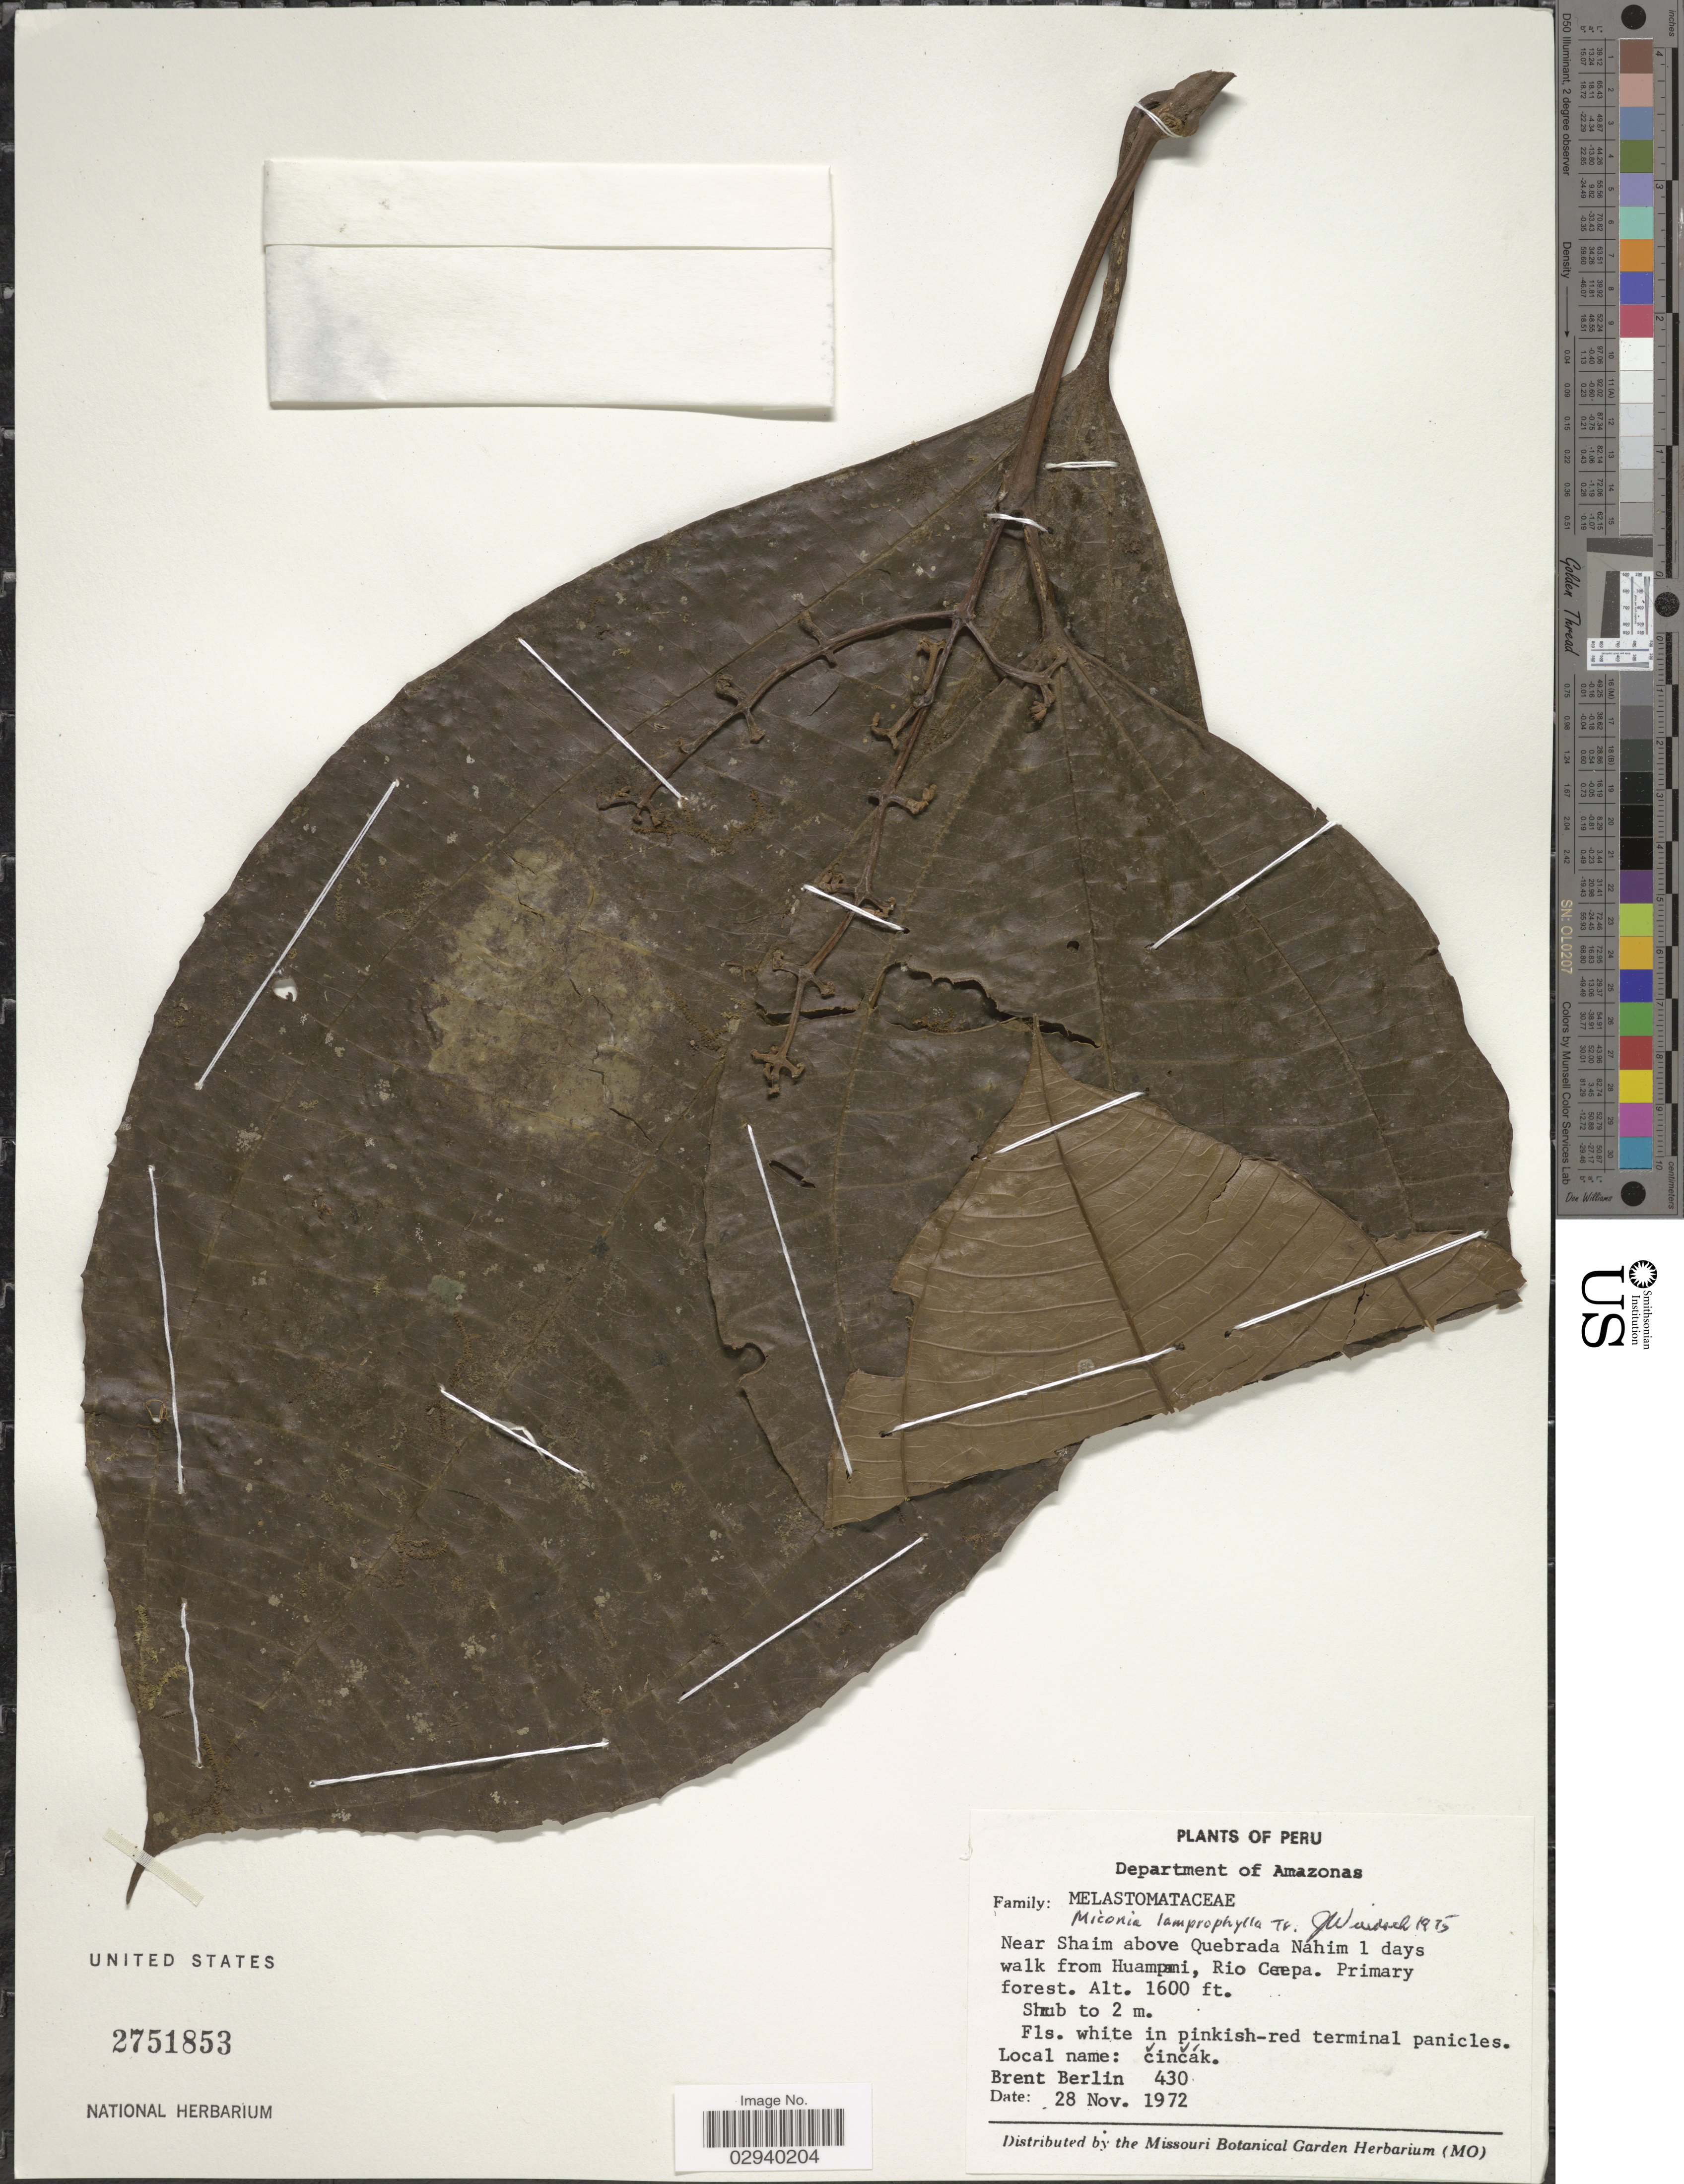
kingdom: Plantae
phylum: Tracheophyta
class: Magnoliopsida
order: Myrtales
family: Melastomataceae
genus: Miconia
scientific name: Miconia lamprophylla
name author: Triana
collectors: B. Berlin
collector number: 430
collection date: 1972-11-28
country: Peru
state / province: Amazonas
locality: Department of Amazonas. Near Shaim above Quebrada Nahim 1 days walk from Huampami, Rio Cerepa.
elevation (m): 488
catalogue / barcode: US 2751853